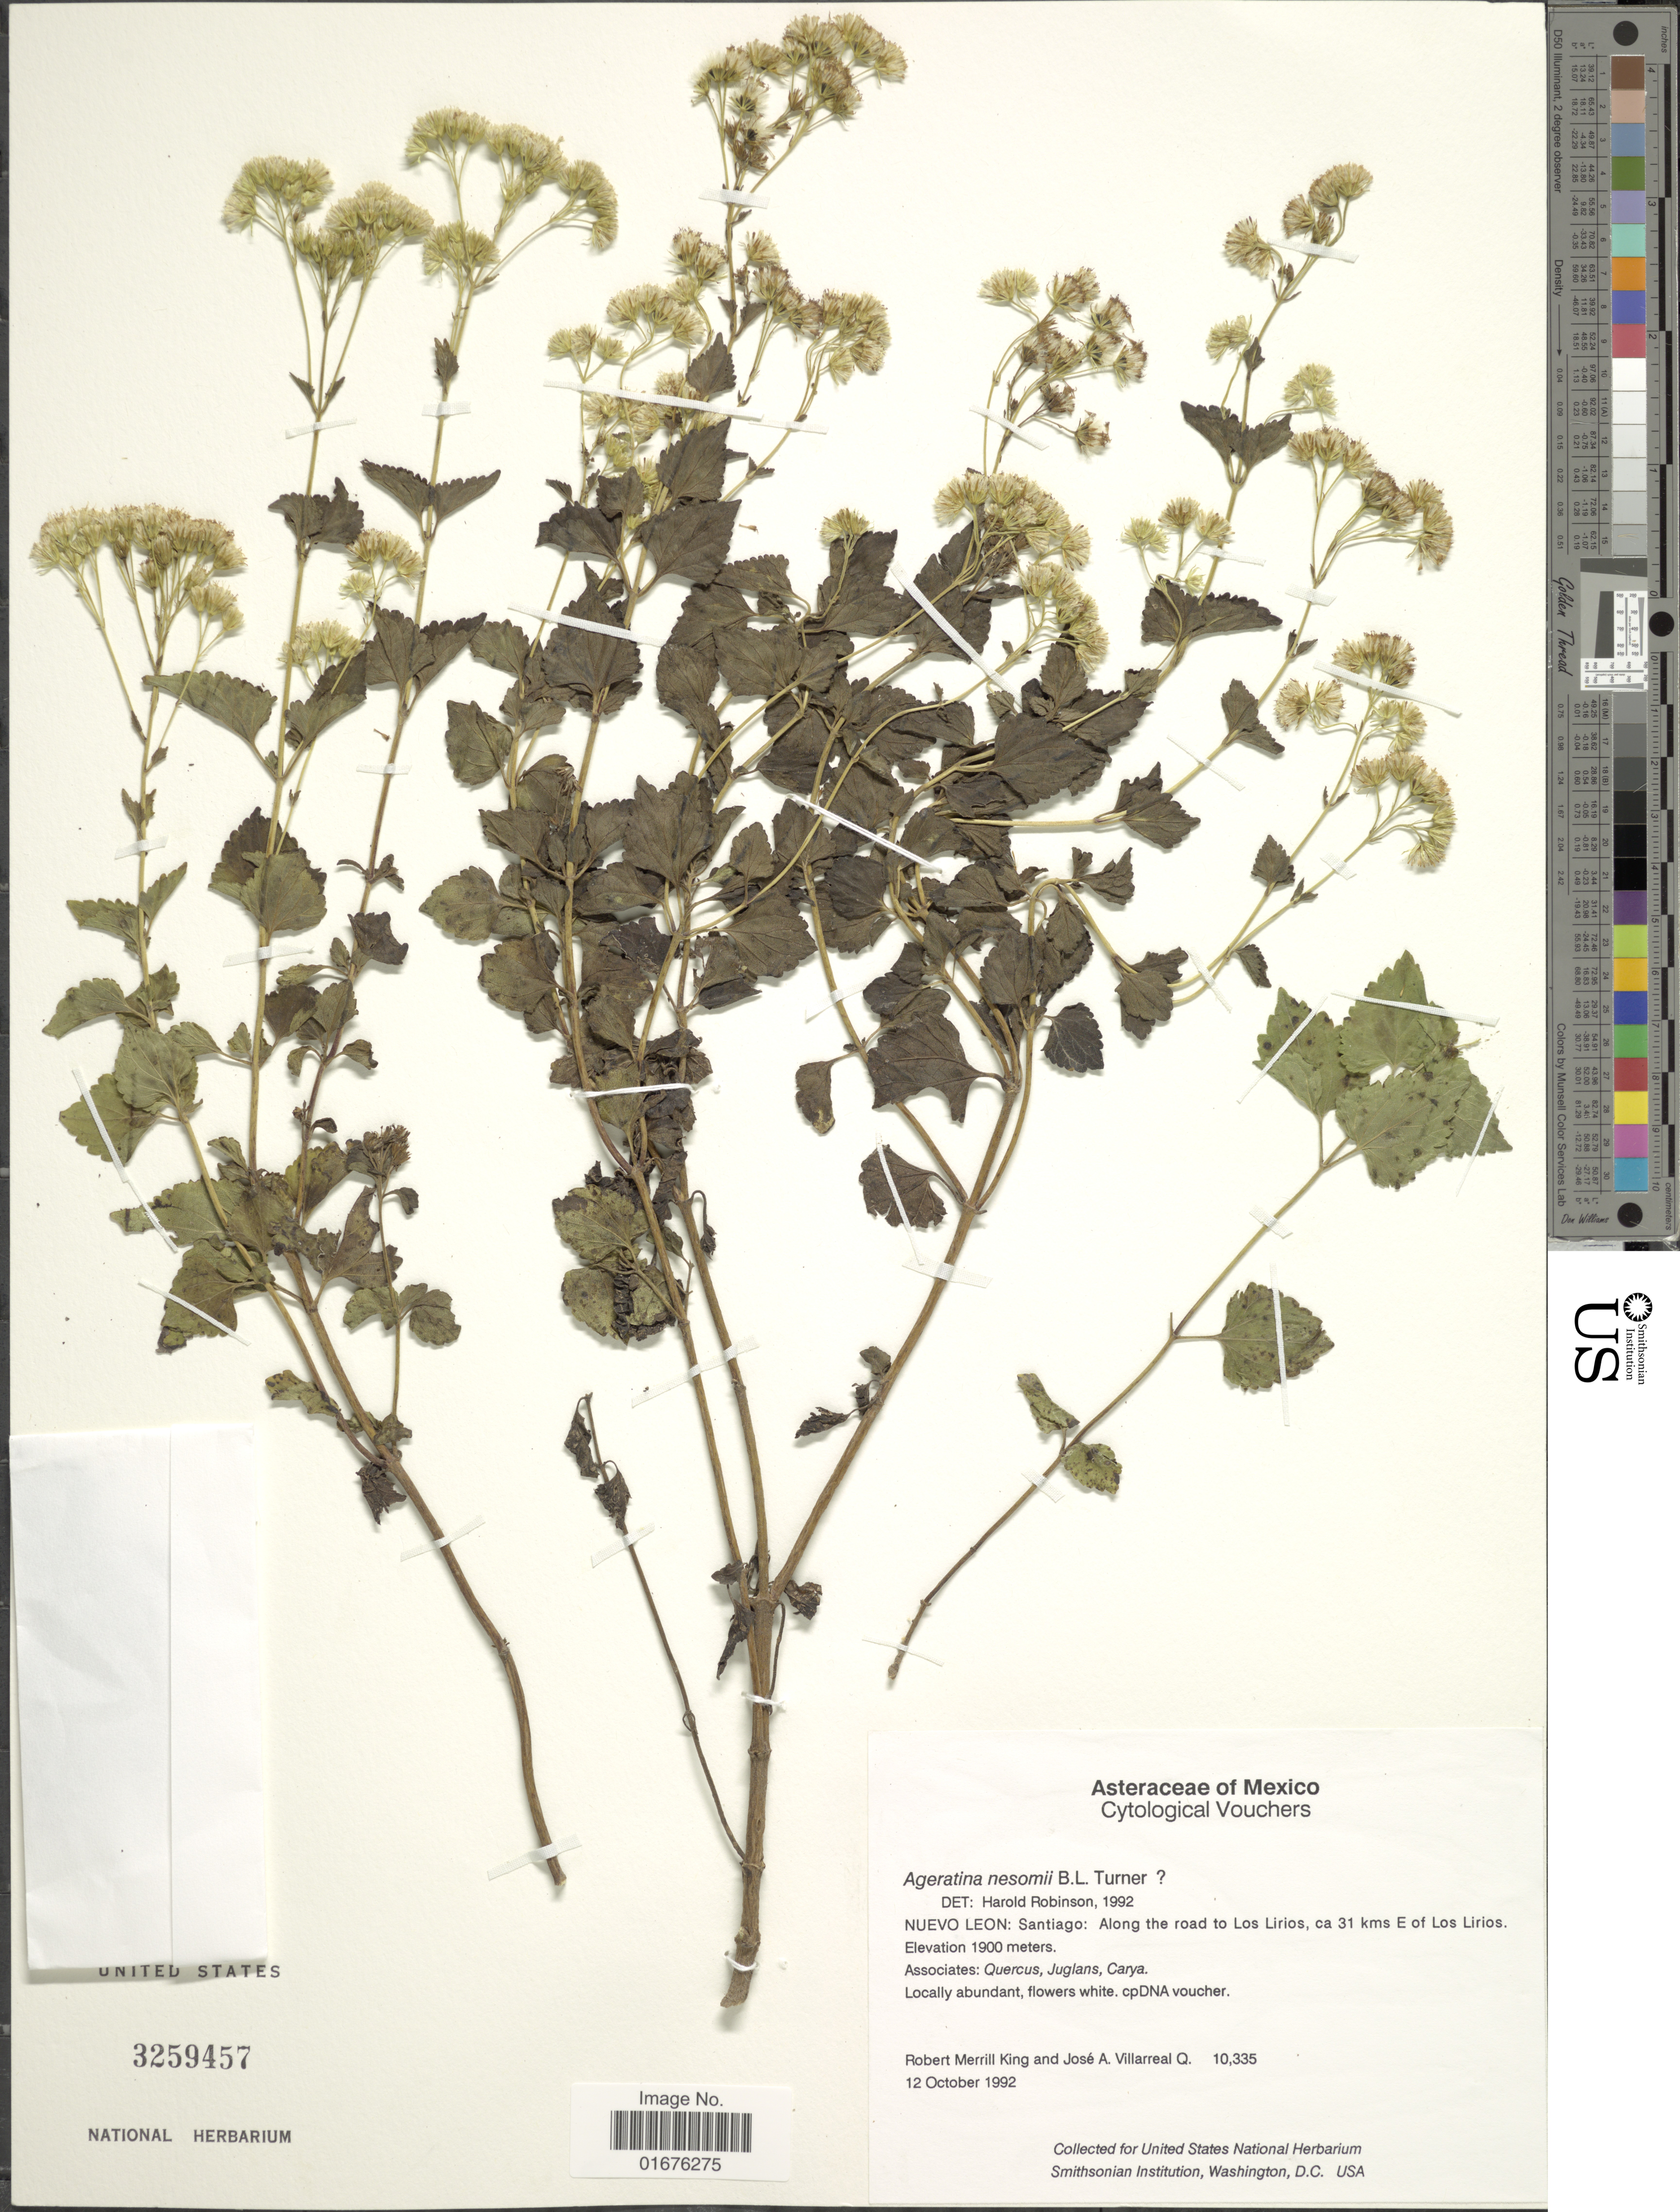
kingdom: Plantae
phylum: Tracheophyta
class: Magnoliopsida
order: Asterales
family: Asteraceae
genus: Ageratina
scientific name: Ageratina nesomii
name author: B.L. Turner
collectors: R. M. King & J. Villarreal-Quintanilla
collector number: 10335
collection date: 1992-10-12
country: Mexico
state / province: Nuevo León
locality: Santiago: along the road to Los Lirios, ca 31 kms E of Los Lirios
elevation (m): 1900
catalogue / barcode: US 3259457